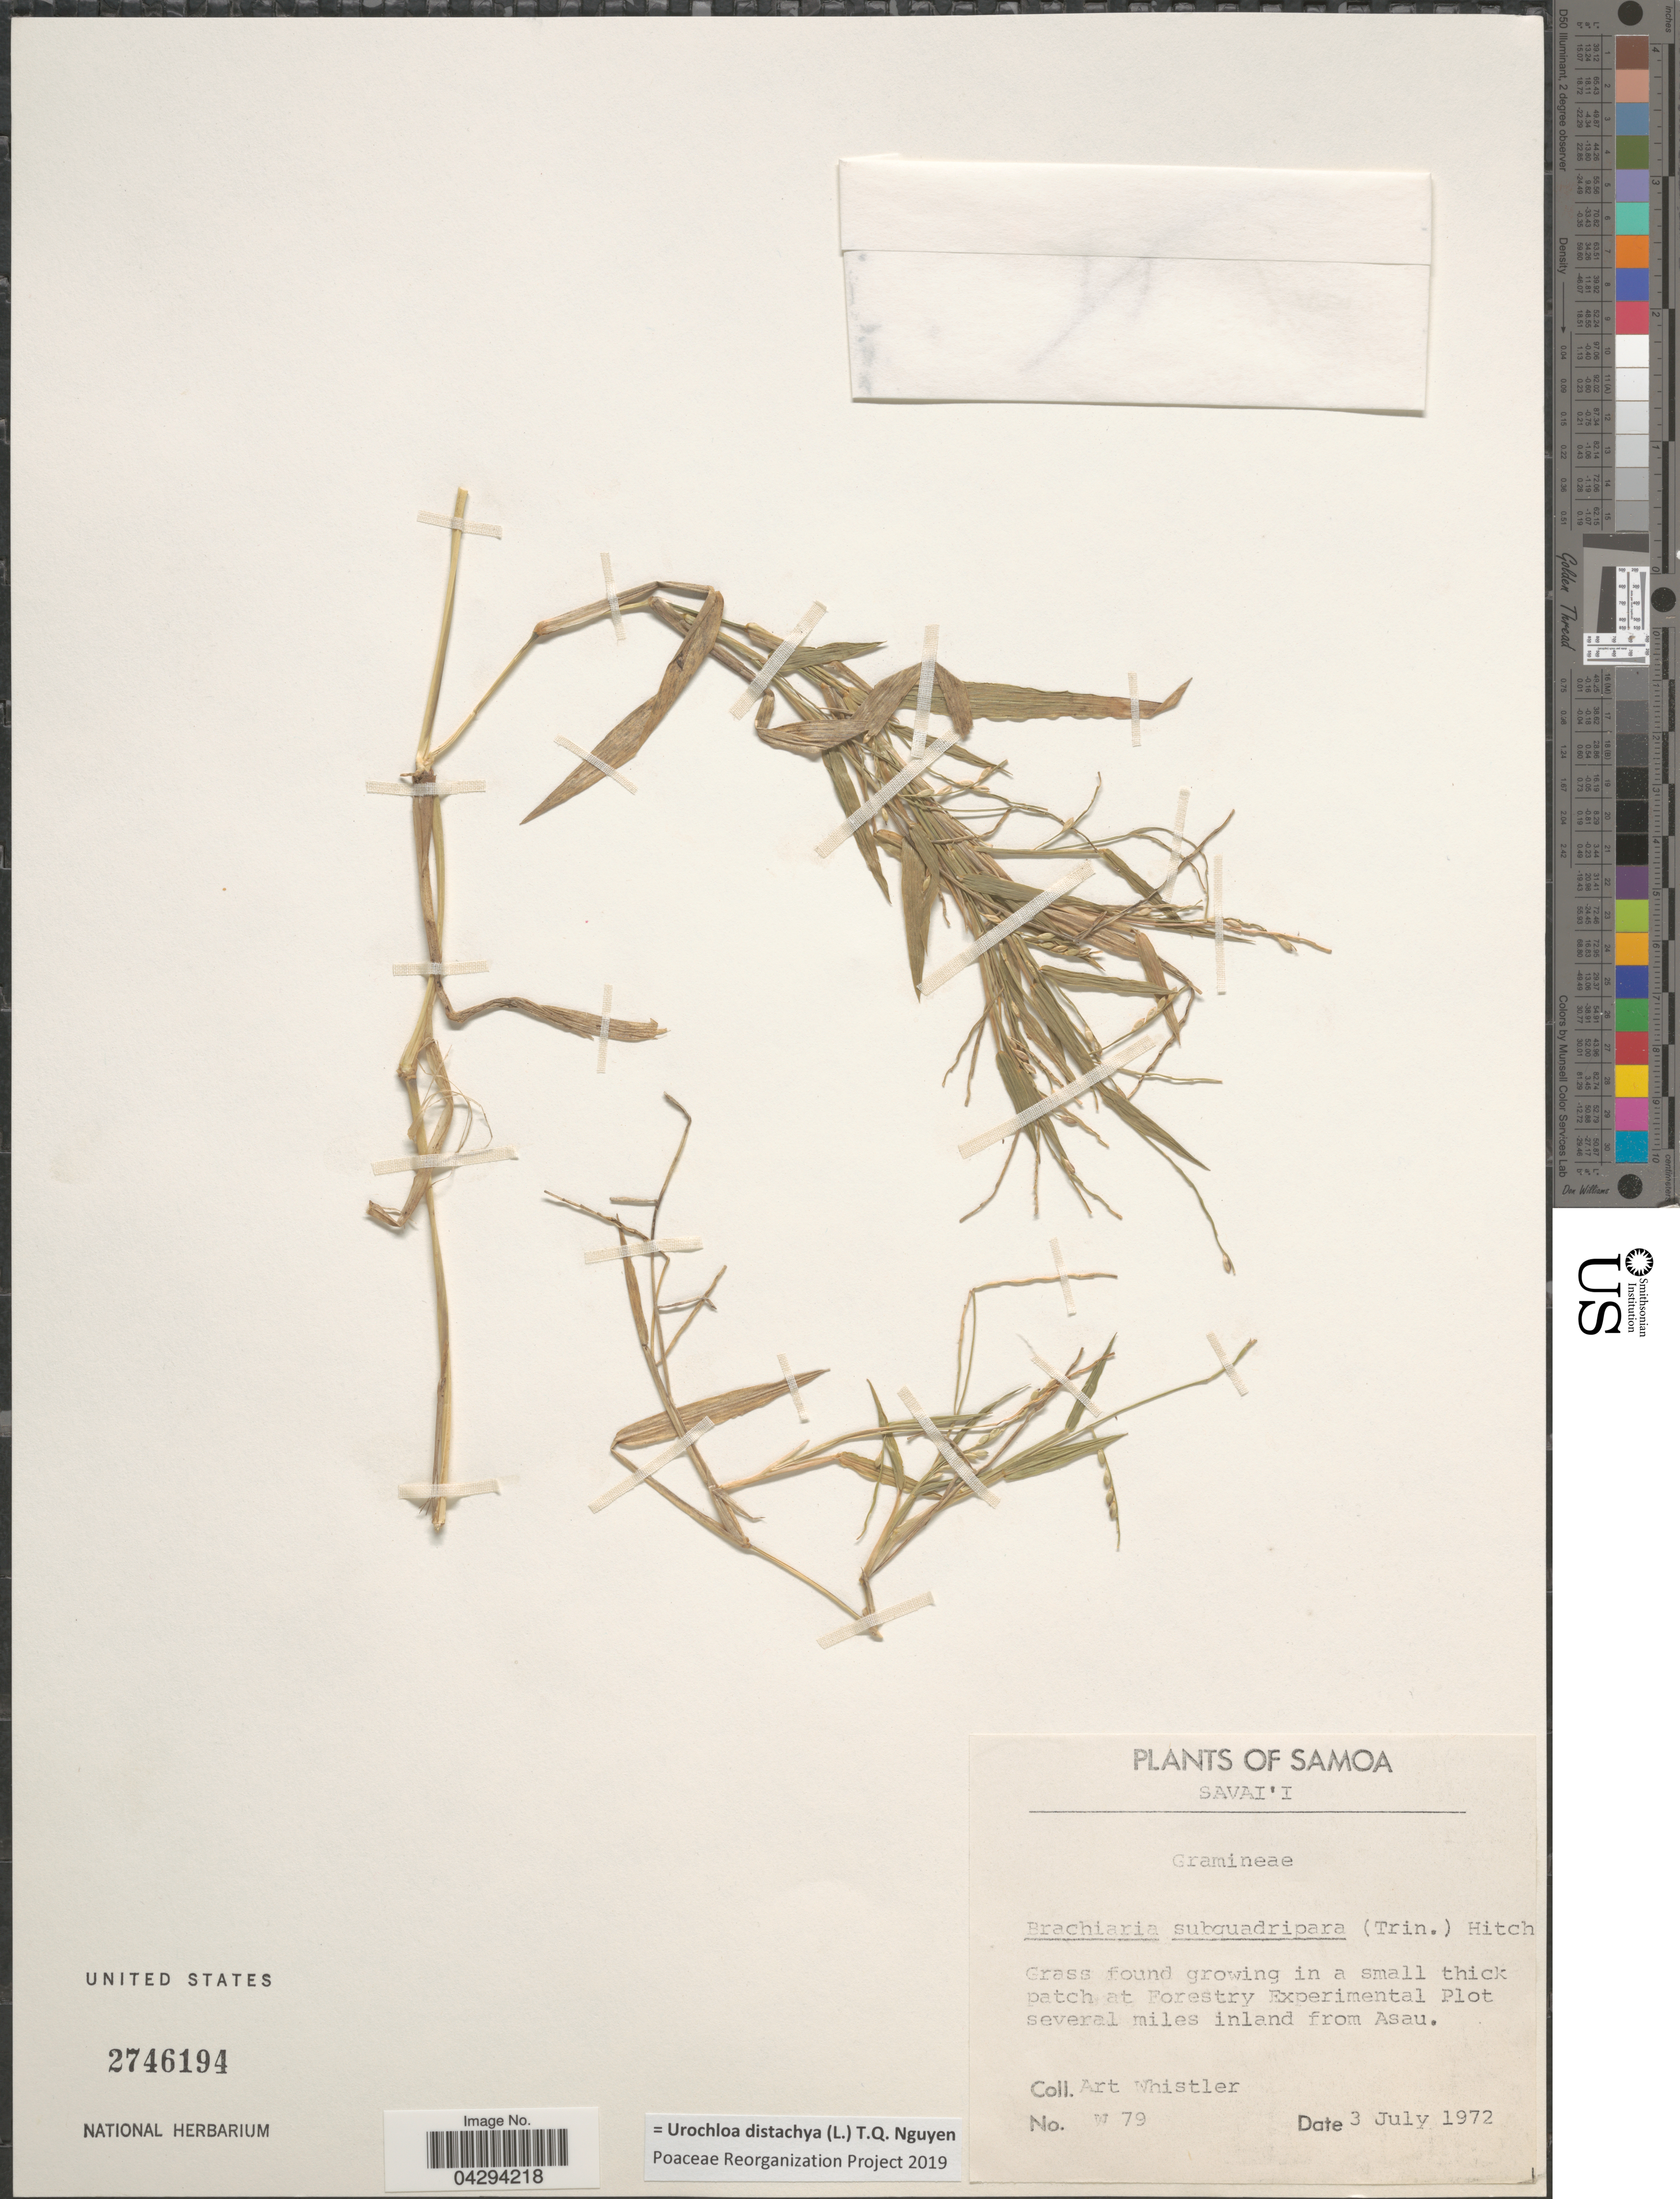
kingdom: Plantae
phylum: Tracheophyta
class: Liliopsida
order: Poales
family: Poaceae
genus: Urochloa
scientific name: Urochloa distachya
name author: (L.) T.Q. Nguyen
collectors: A. Whistler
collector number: W79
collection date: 1972-07-03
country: Samoa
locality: Samoa. Savai'i. In a small thick patch at Forestry Experimental Plot several miles inland from Asau.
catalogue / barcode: US 2746194